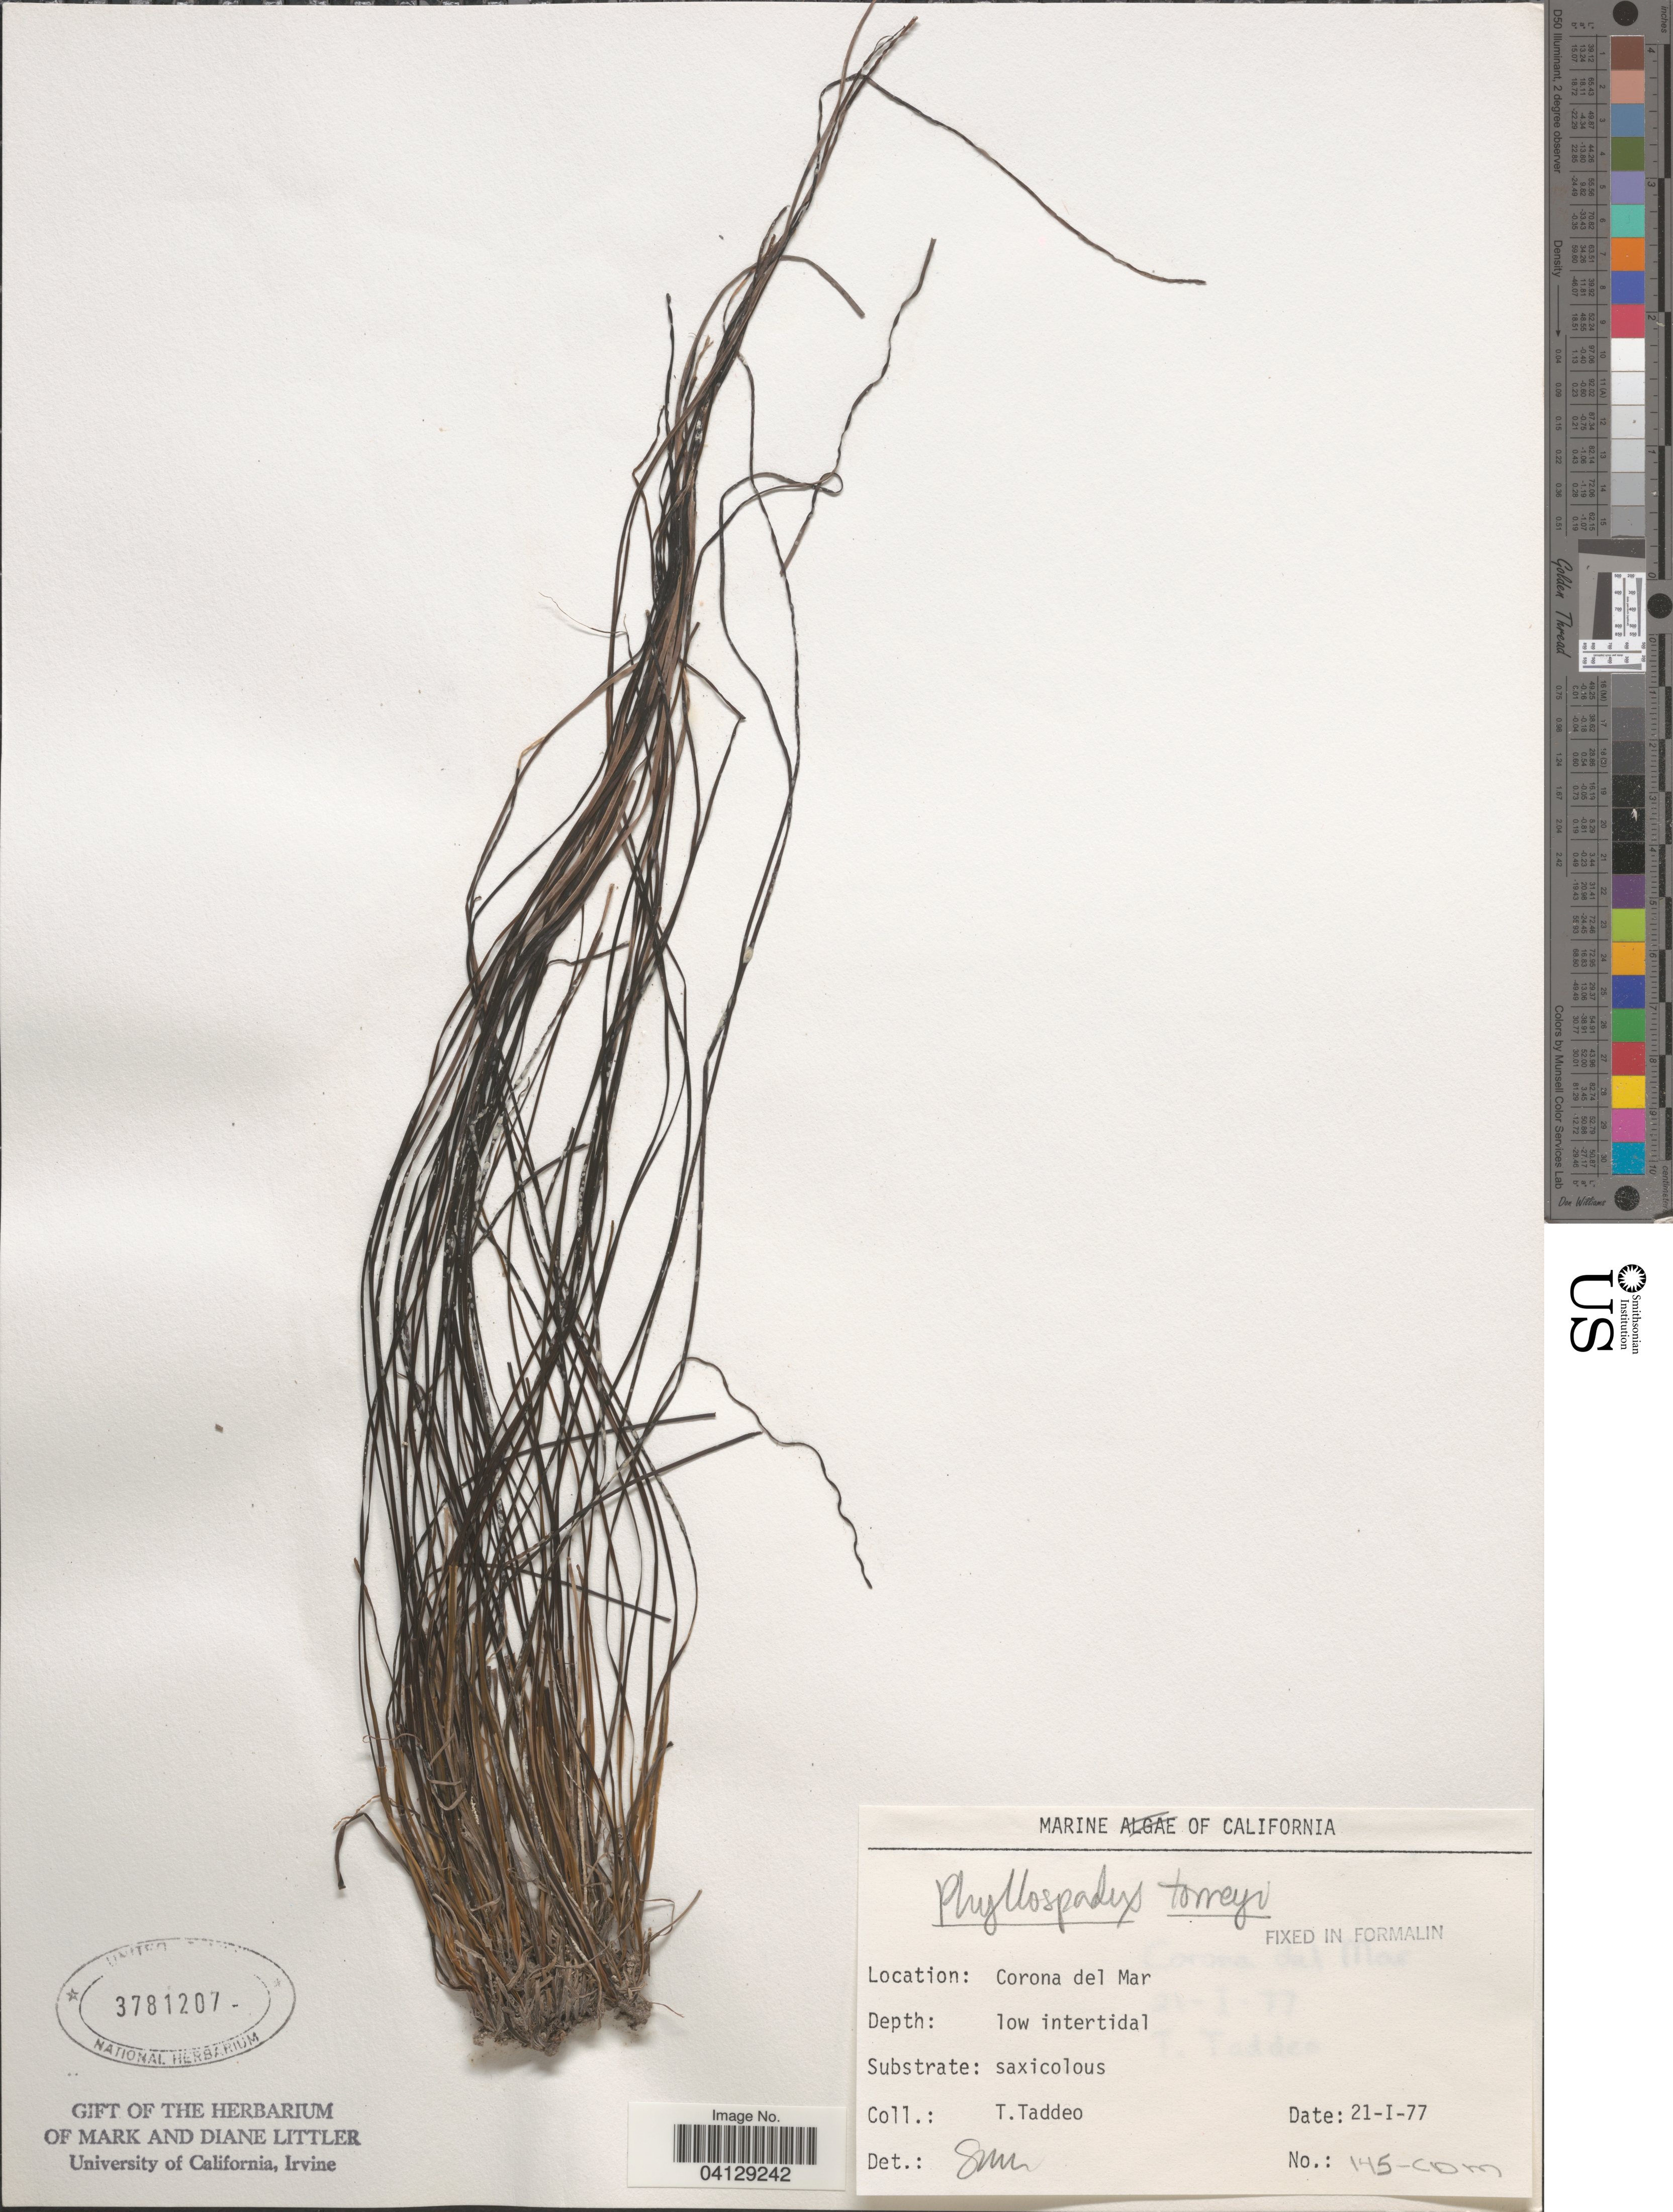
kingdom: Plantae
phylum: Tracheophyta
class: Liliopsida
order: Alismatales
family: Zosteraceae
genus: Phyllospadix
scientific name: Phyllospadix torreyi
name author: S. Watson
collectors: T. Taddeo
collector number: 145-CDM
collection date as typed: Transcribed d/m/y: 21/1/77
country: United States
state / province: California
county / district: Riverside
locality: Corona del Mar.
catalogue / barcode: US 3781207